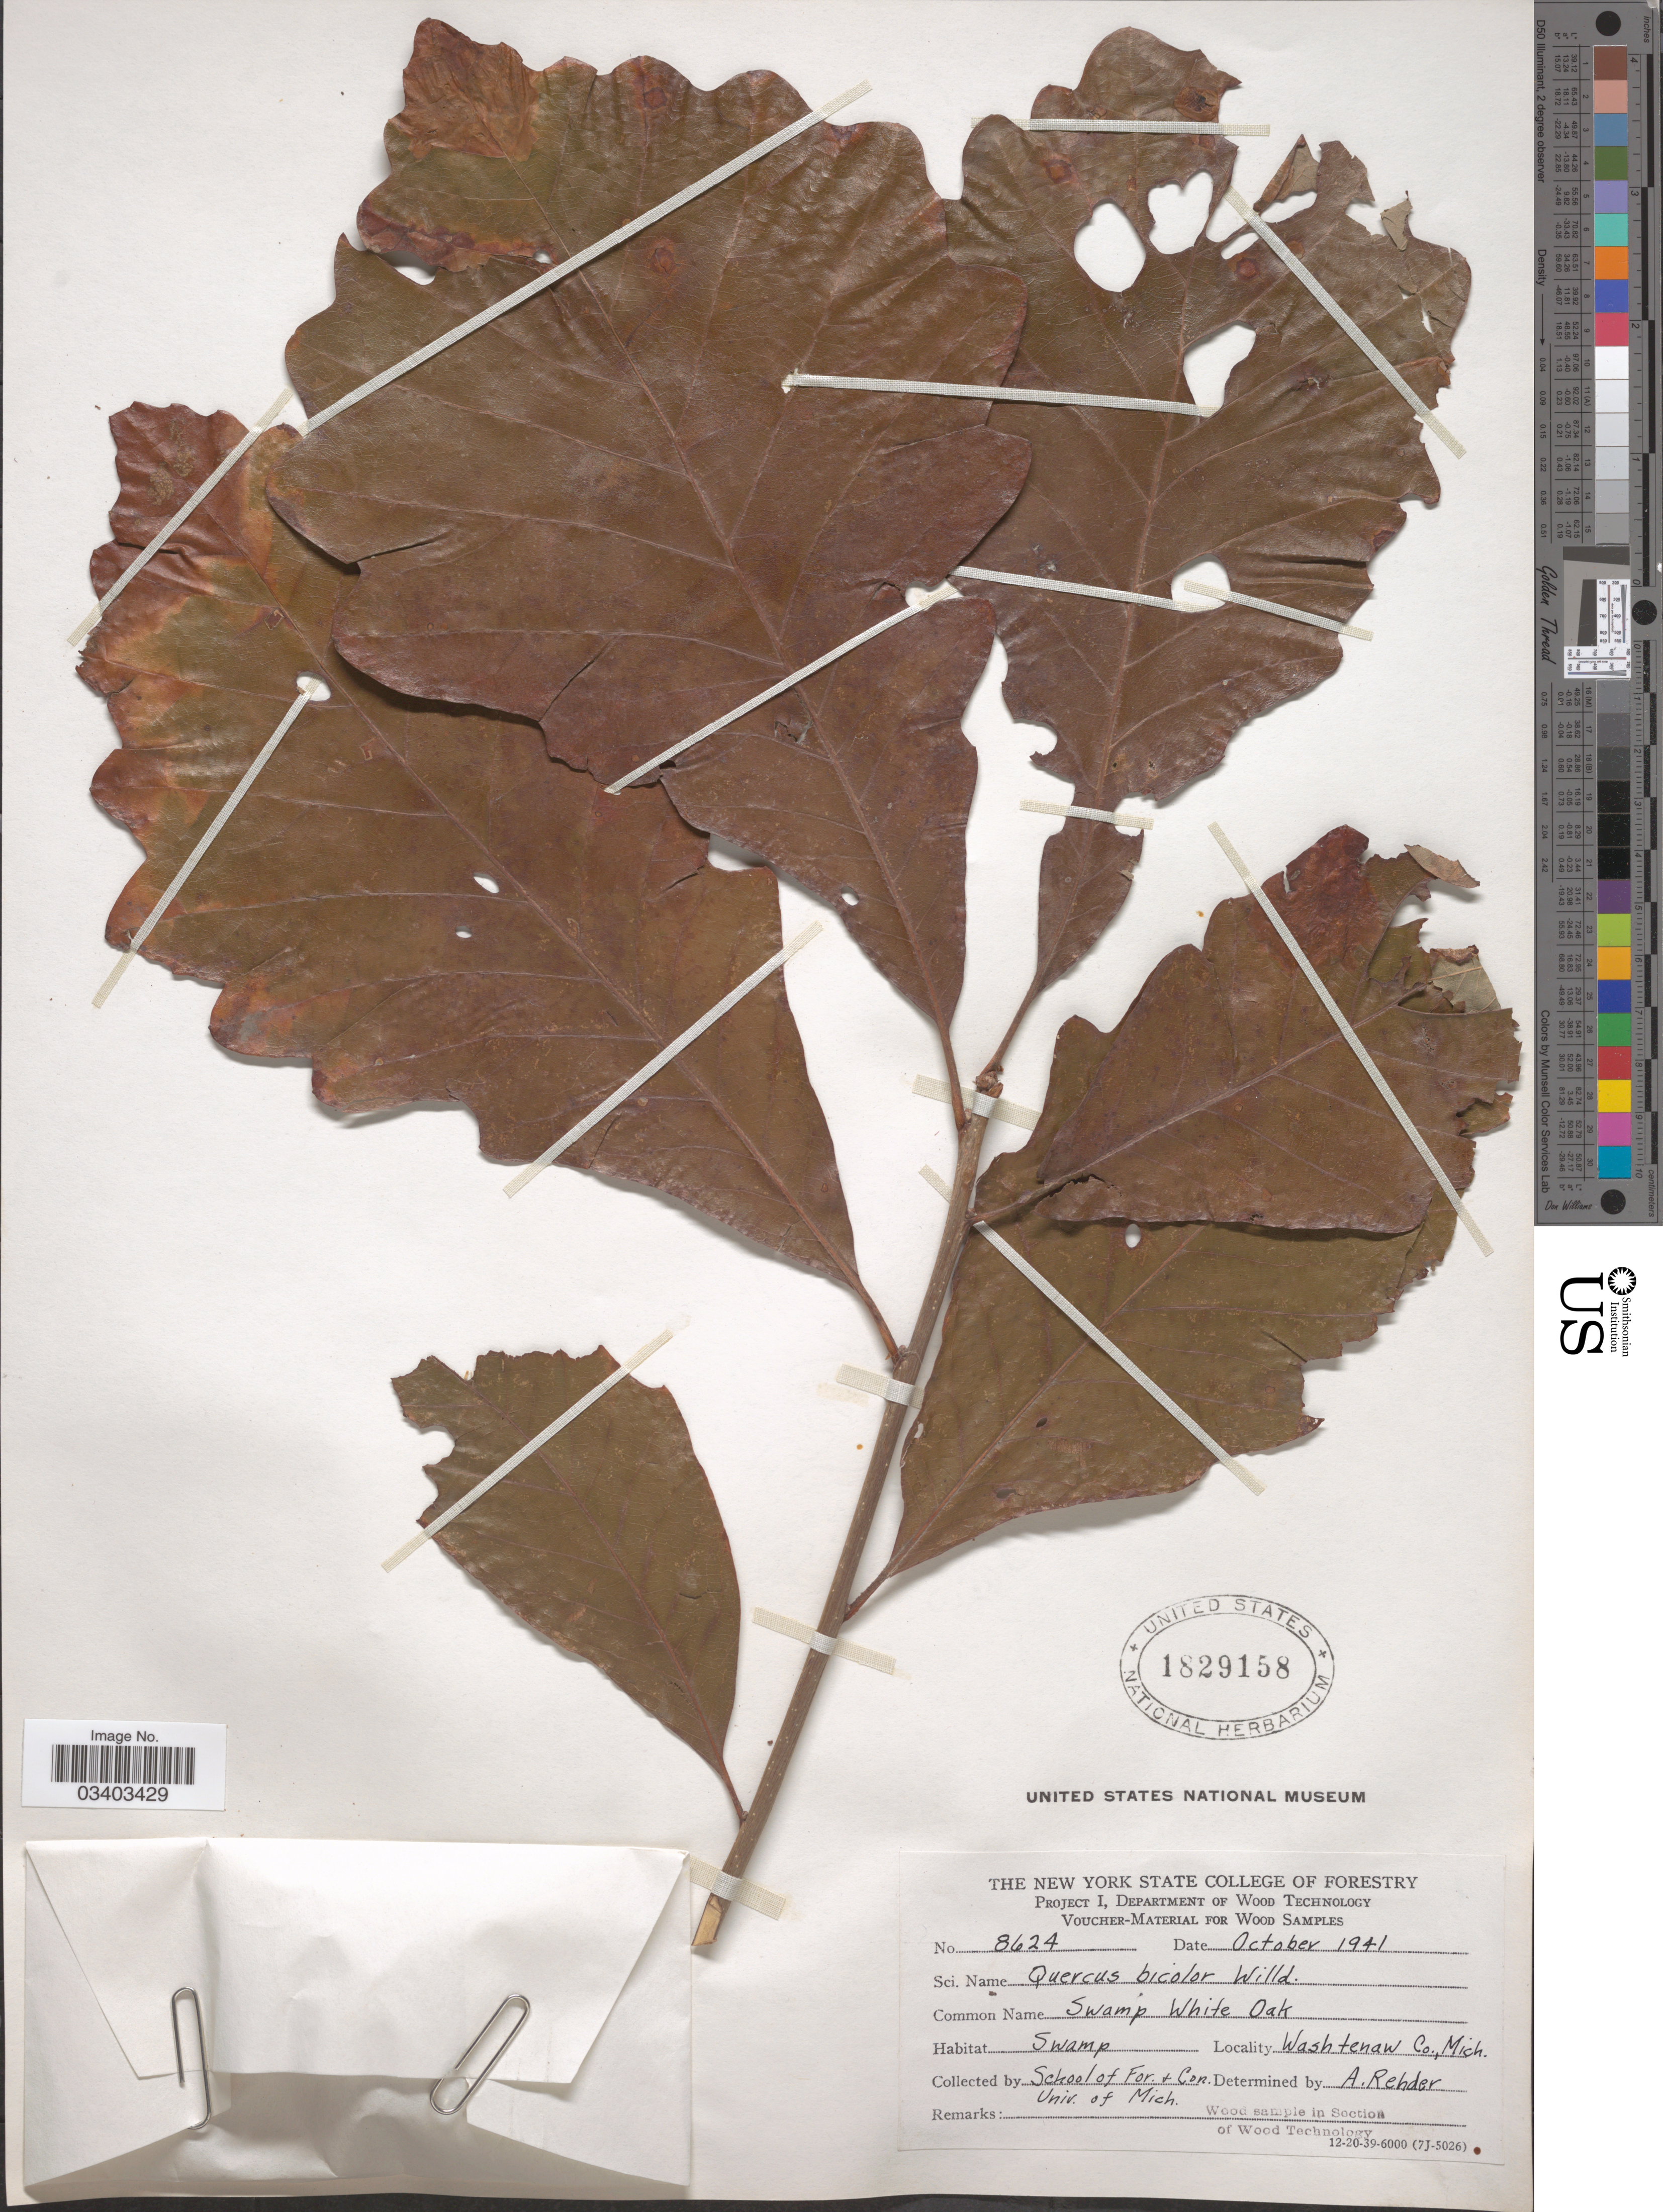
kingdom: Plantae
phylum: Tracheophyta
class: Magnoliopsida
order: Fagales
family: Fagaceae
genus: Quercus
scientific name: Quercus bicolor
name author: Willd.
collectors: School of For. + Con. Univ. of Mich. & University of Michigan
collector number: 8624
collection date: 1941-10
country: United States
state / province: Michigan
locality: Washtenaw Co.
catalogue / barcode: US 1829158